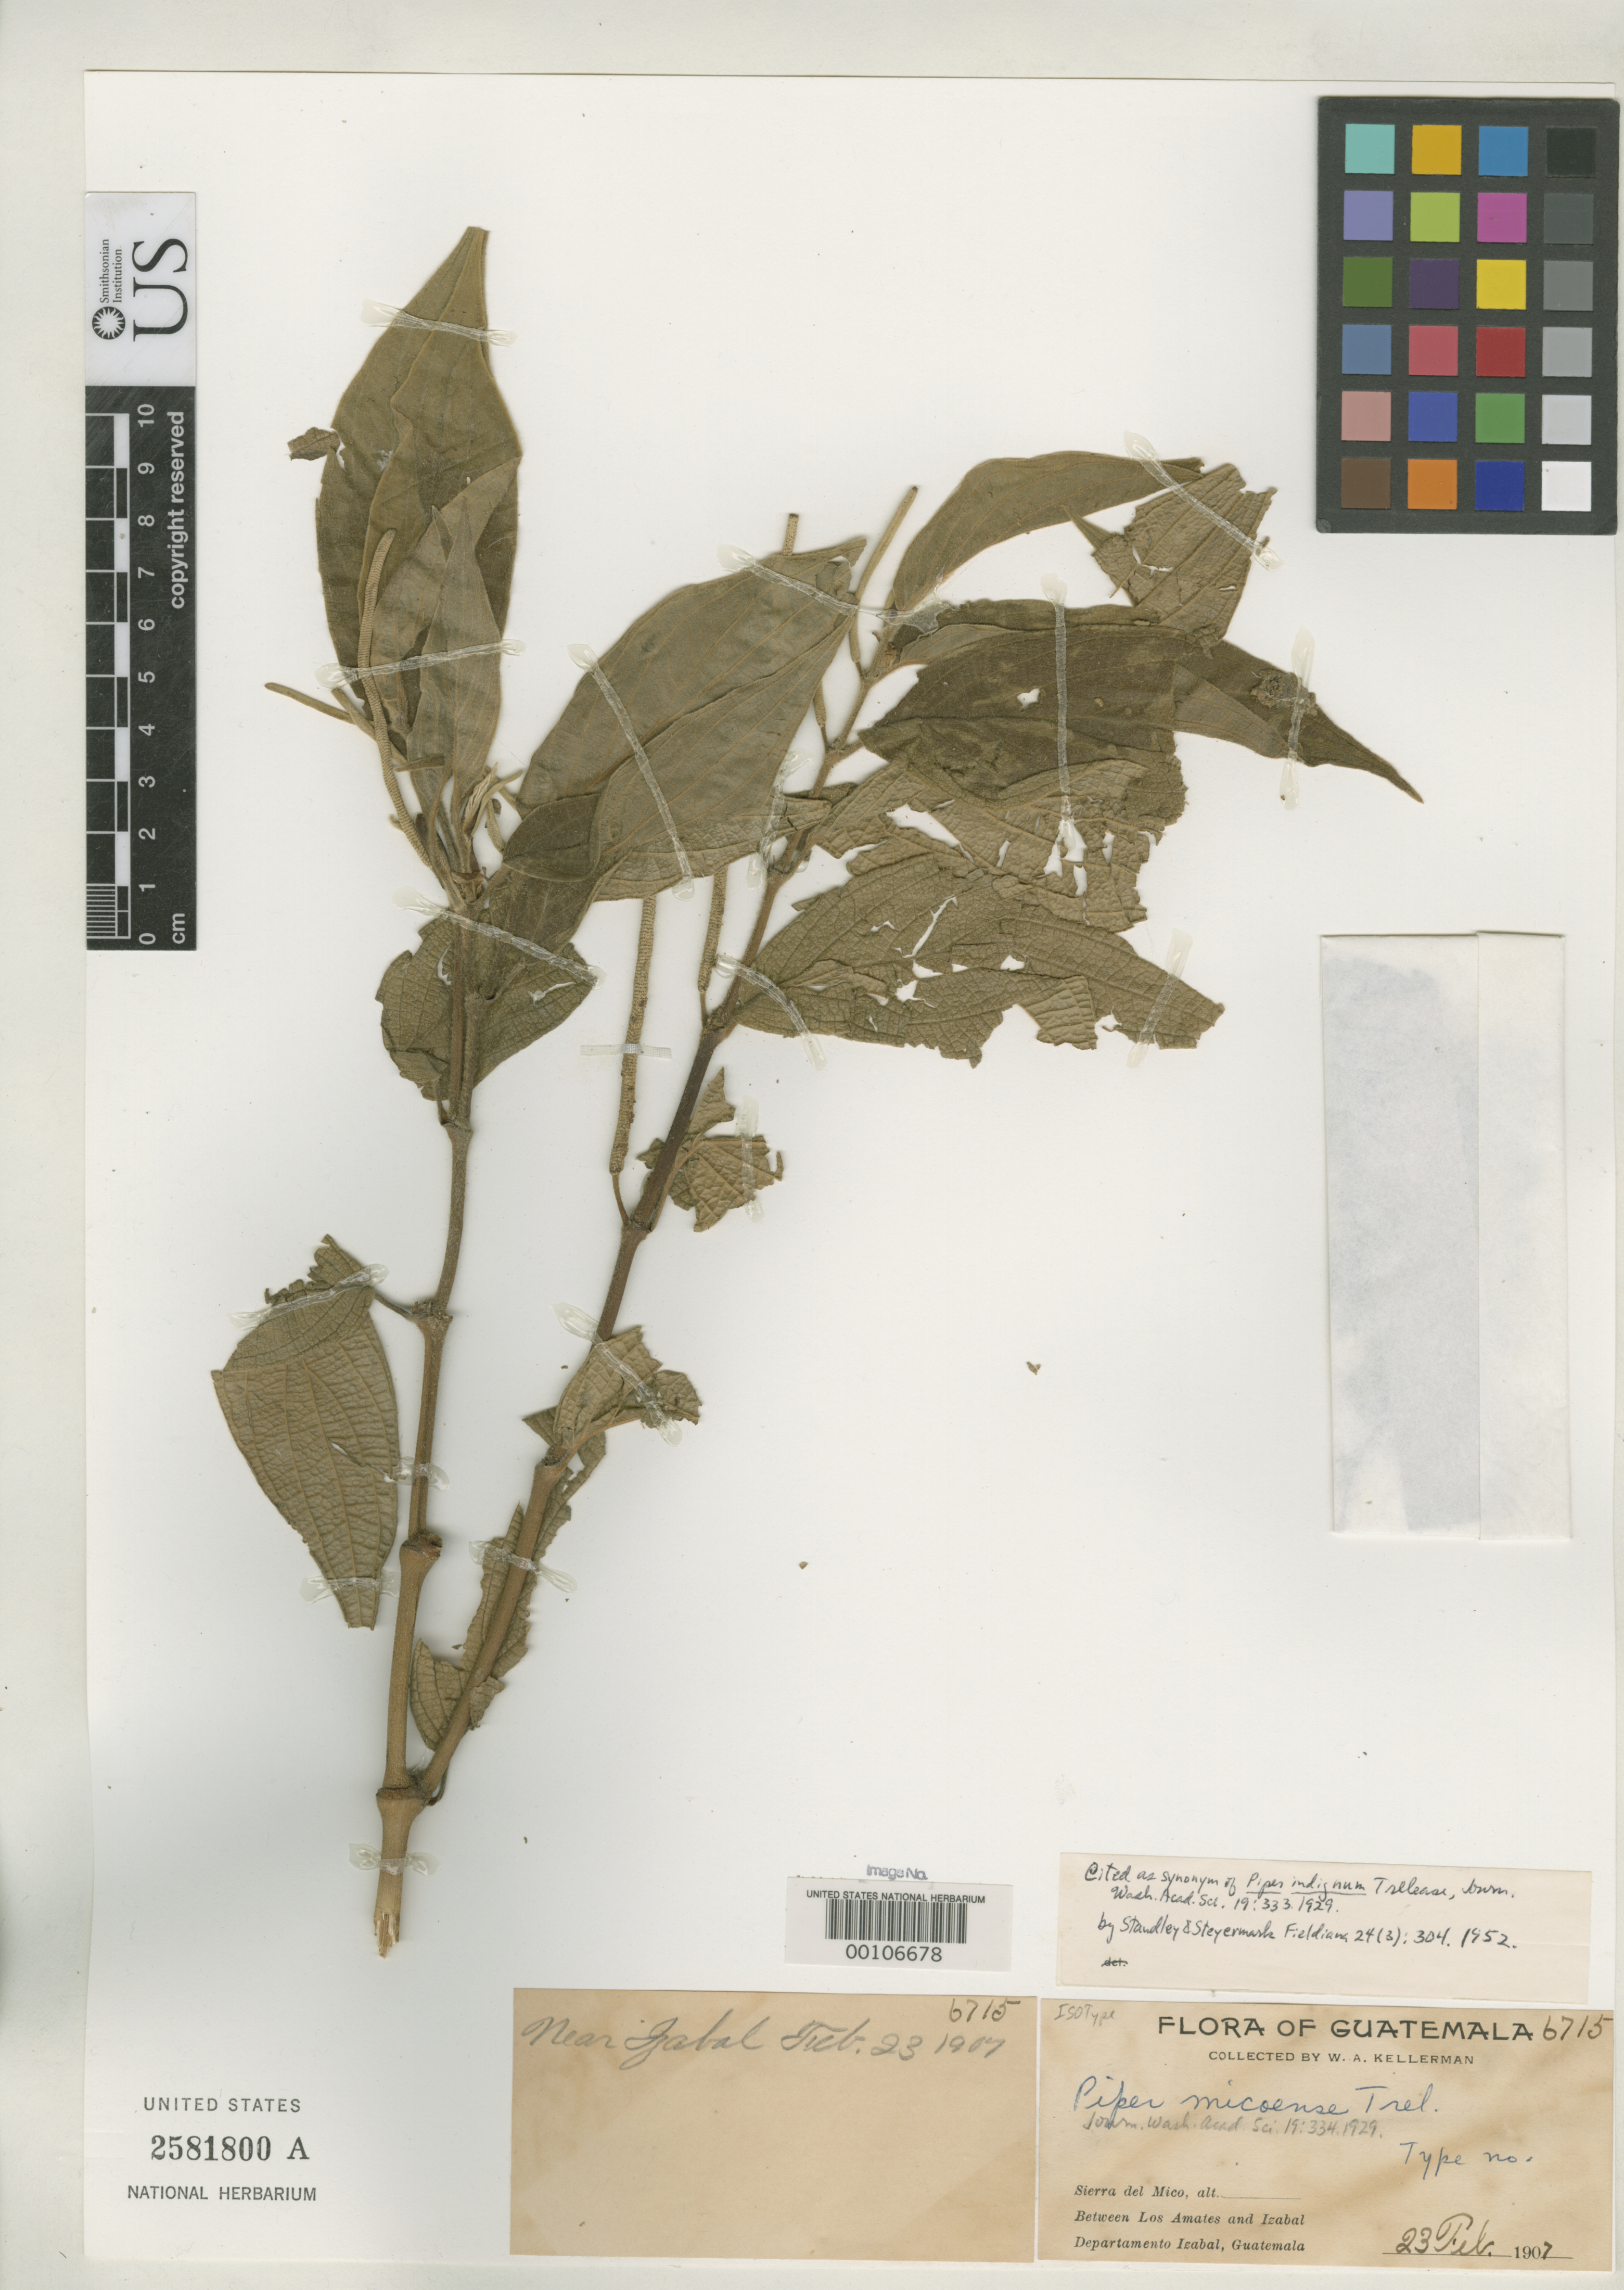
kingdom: Plantae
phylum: Tracheophyta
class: Magnoliopsida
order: Piperales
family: Piperaceae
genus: Piper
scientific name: Piper micoense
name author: Trel.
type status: Isotype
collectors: W. A. Kellerman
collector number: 6715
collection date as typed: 23 Feb 1907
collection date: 1907-02-23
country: Guatemala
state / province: Izabal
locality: Sierra del Mico, near Izabal.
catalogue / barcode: US 2581800A